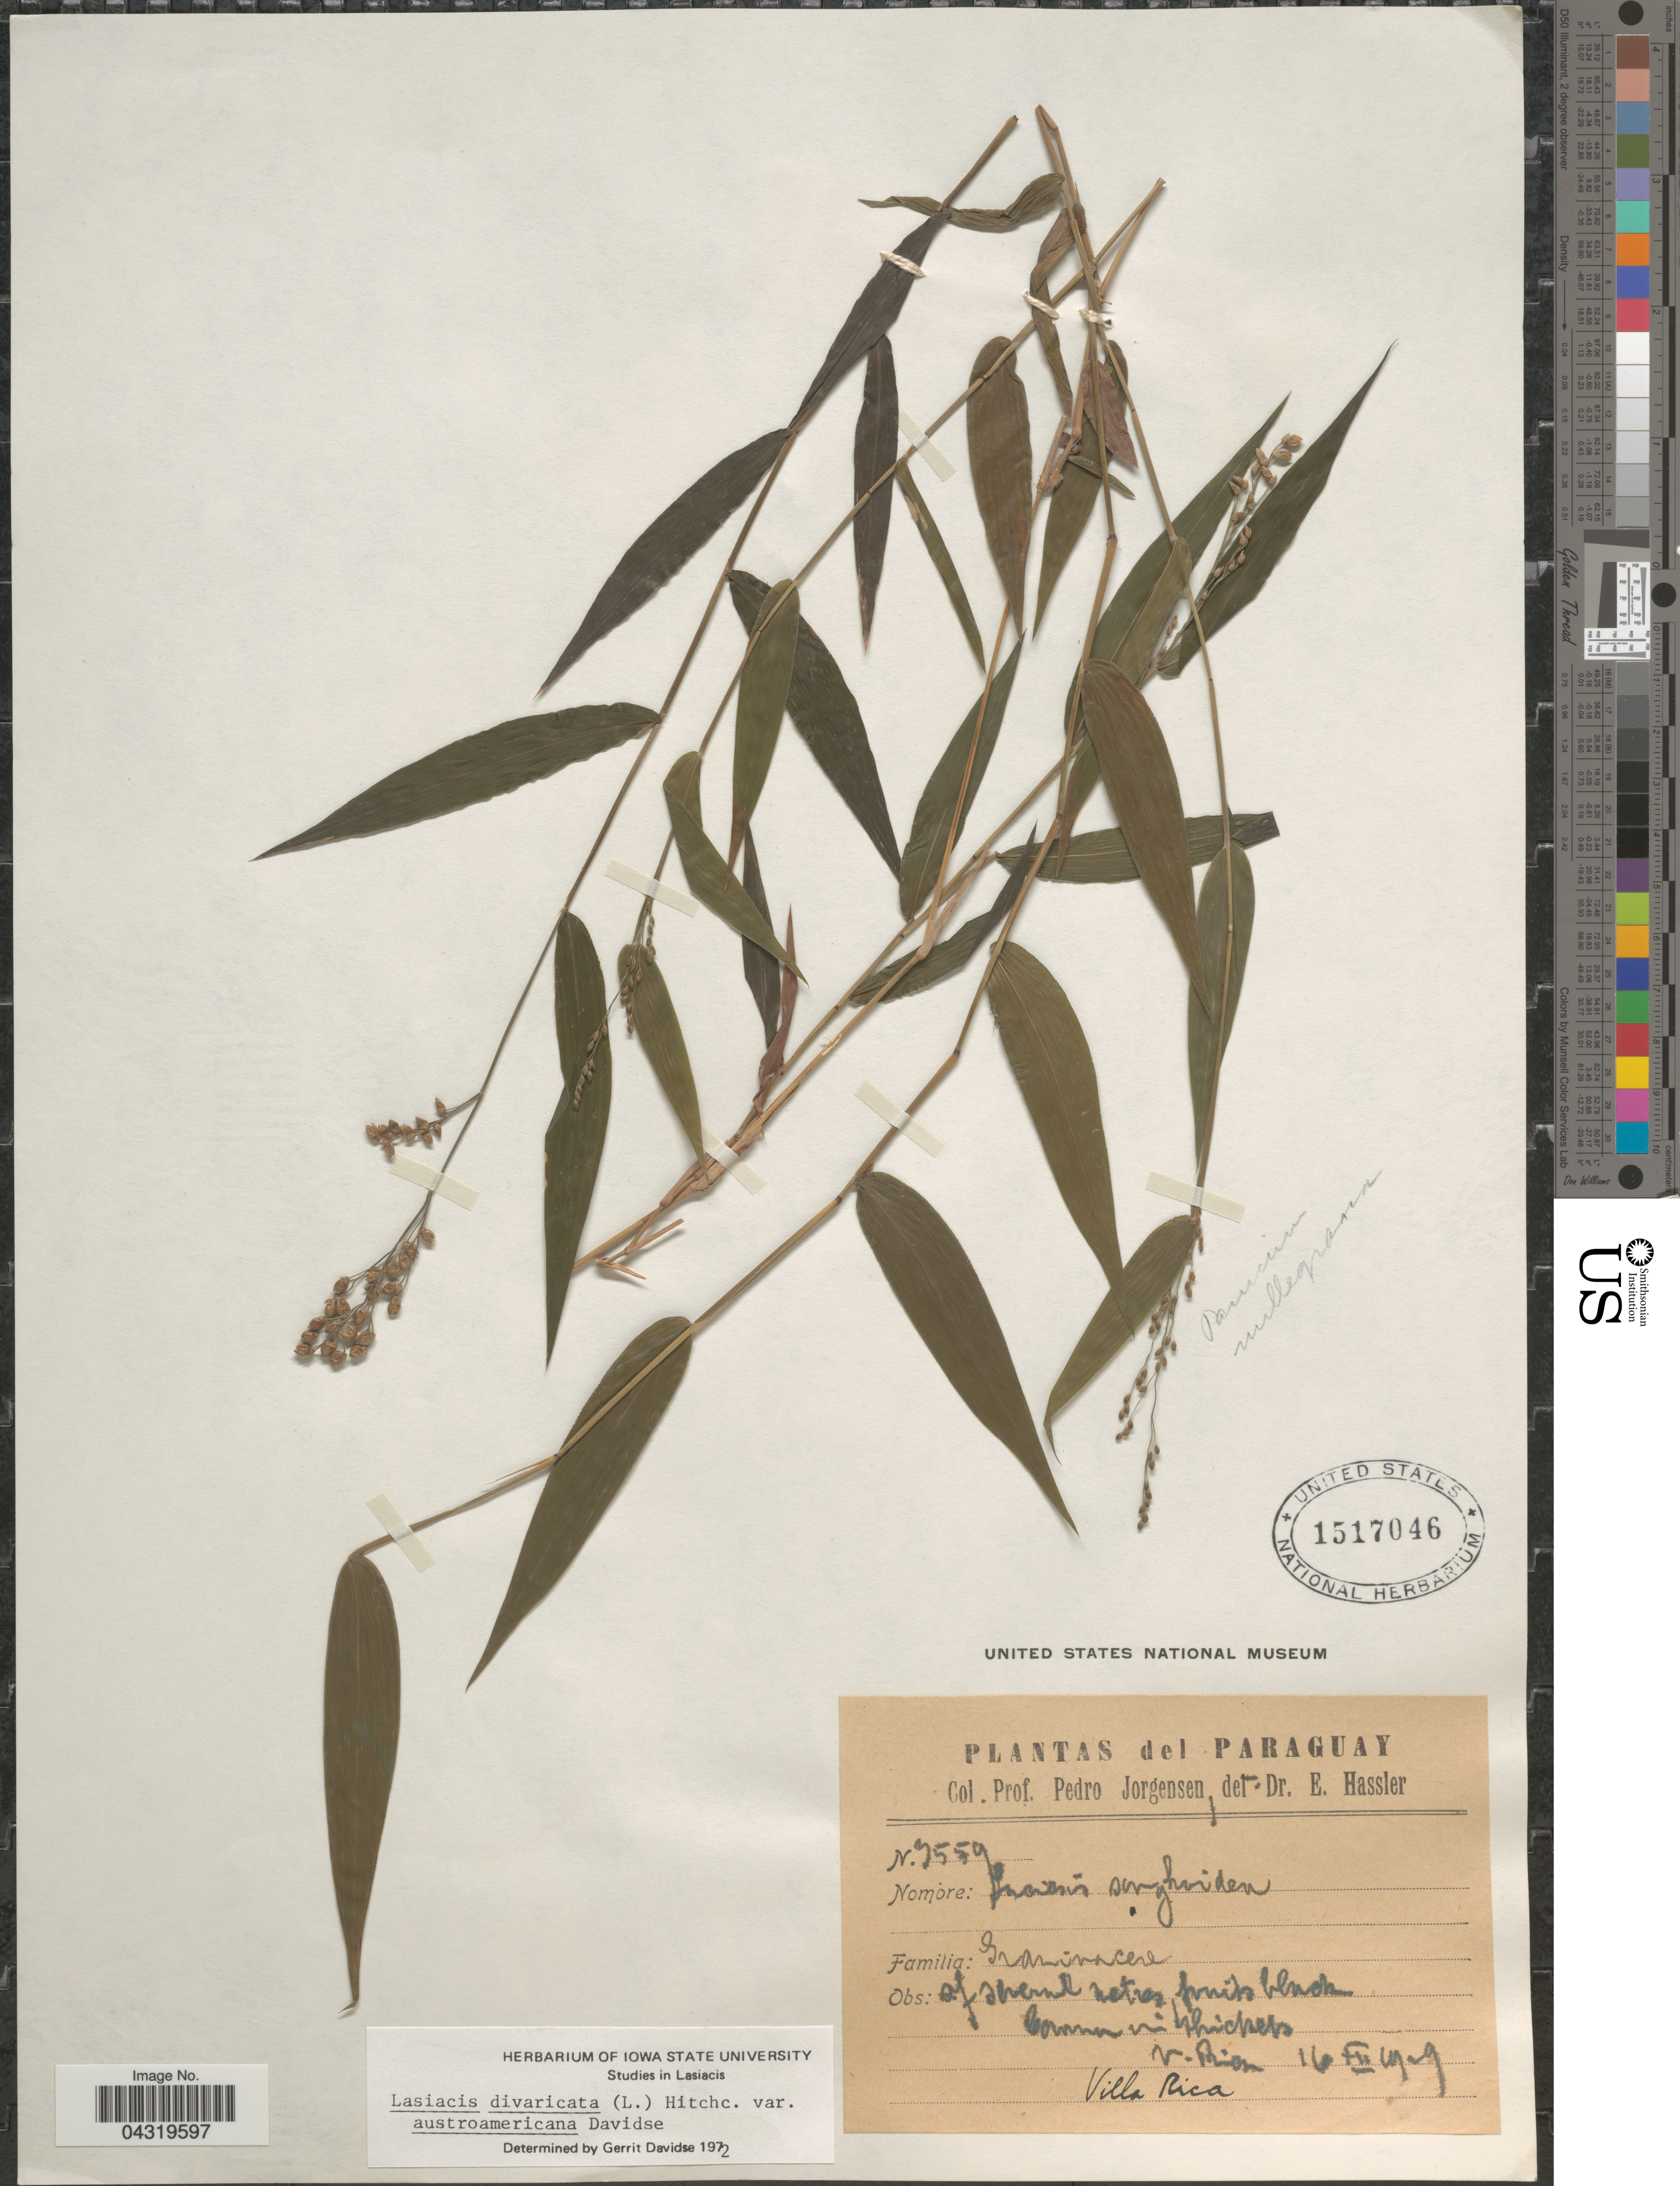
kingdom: Plantae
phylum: Tracheophyta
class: Liliopsida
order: Poales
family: Poaceae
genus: Lasiacis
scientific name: Lasiacis divaricata var. austroamericana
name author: Davidse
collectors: P. Jörgensen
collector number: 3559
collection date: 1929-12-16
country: Paraguay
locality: Common thickets. Villa Rica.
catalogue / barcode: US 1517046